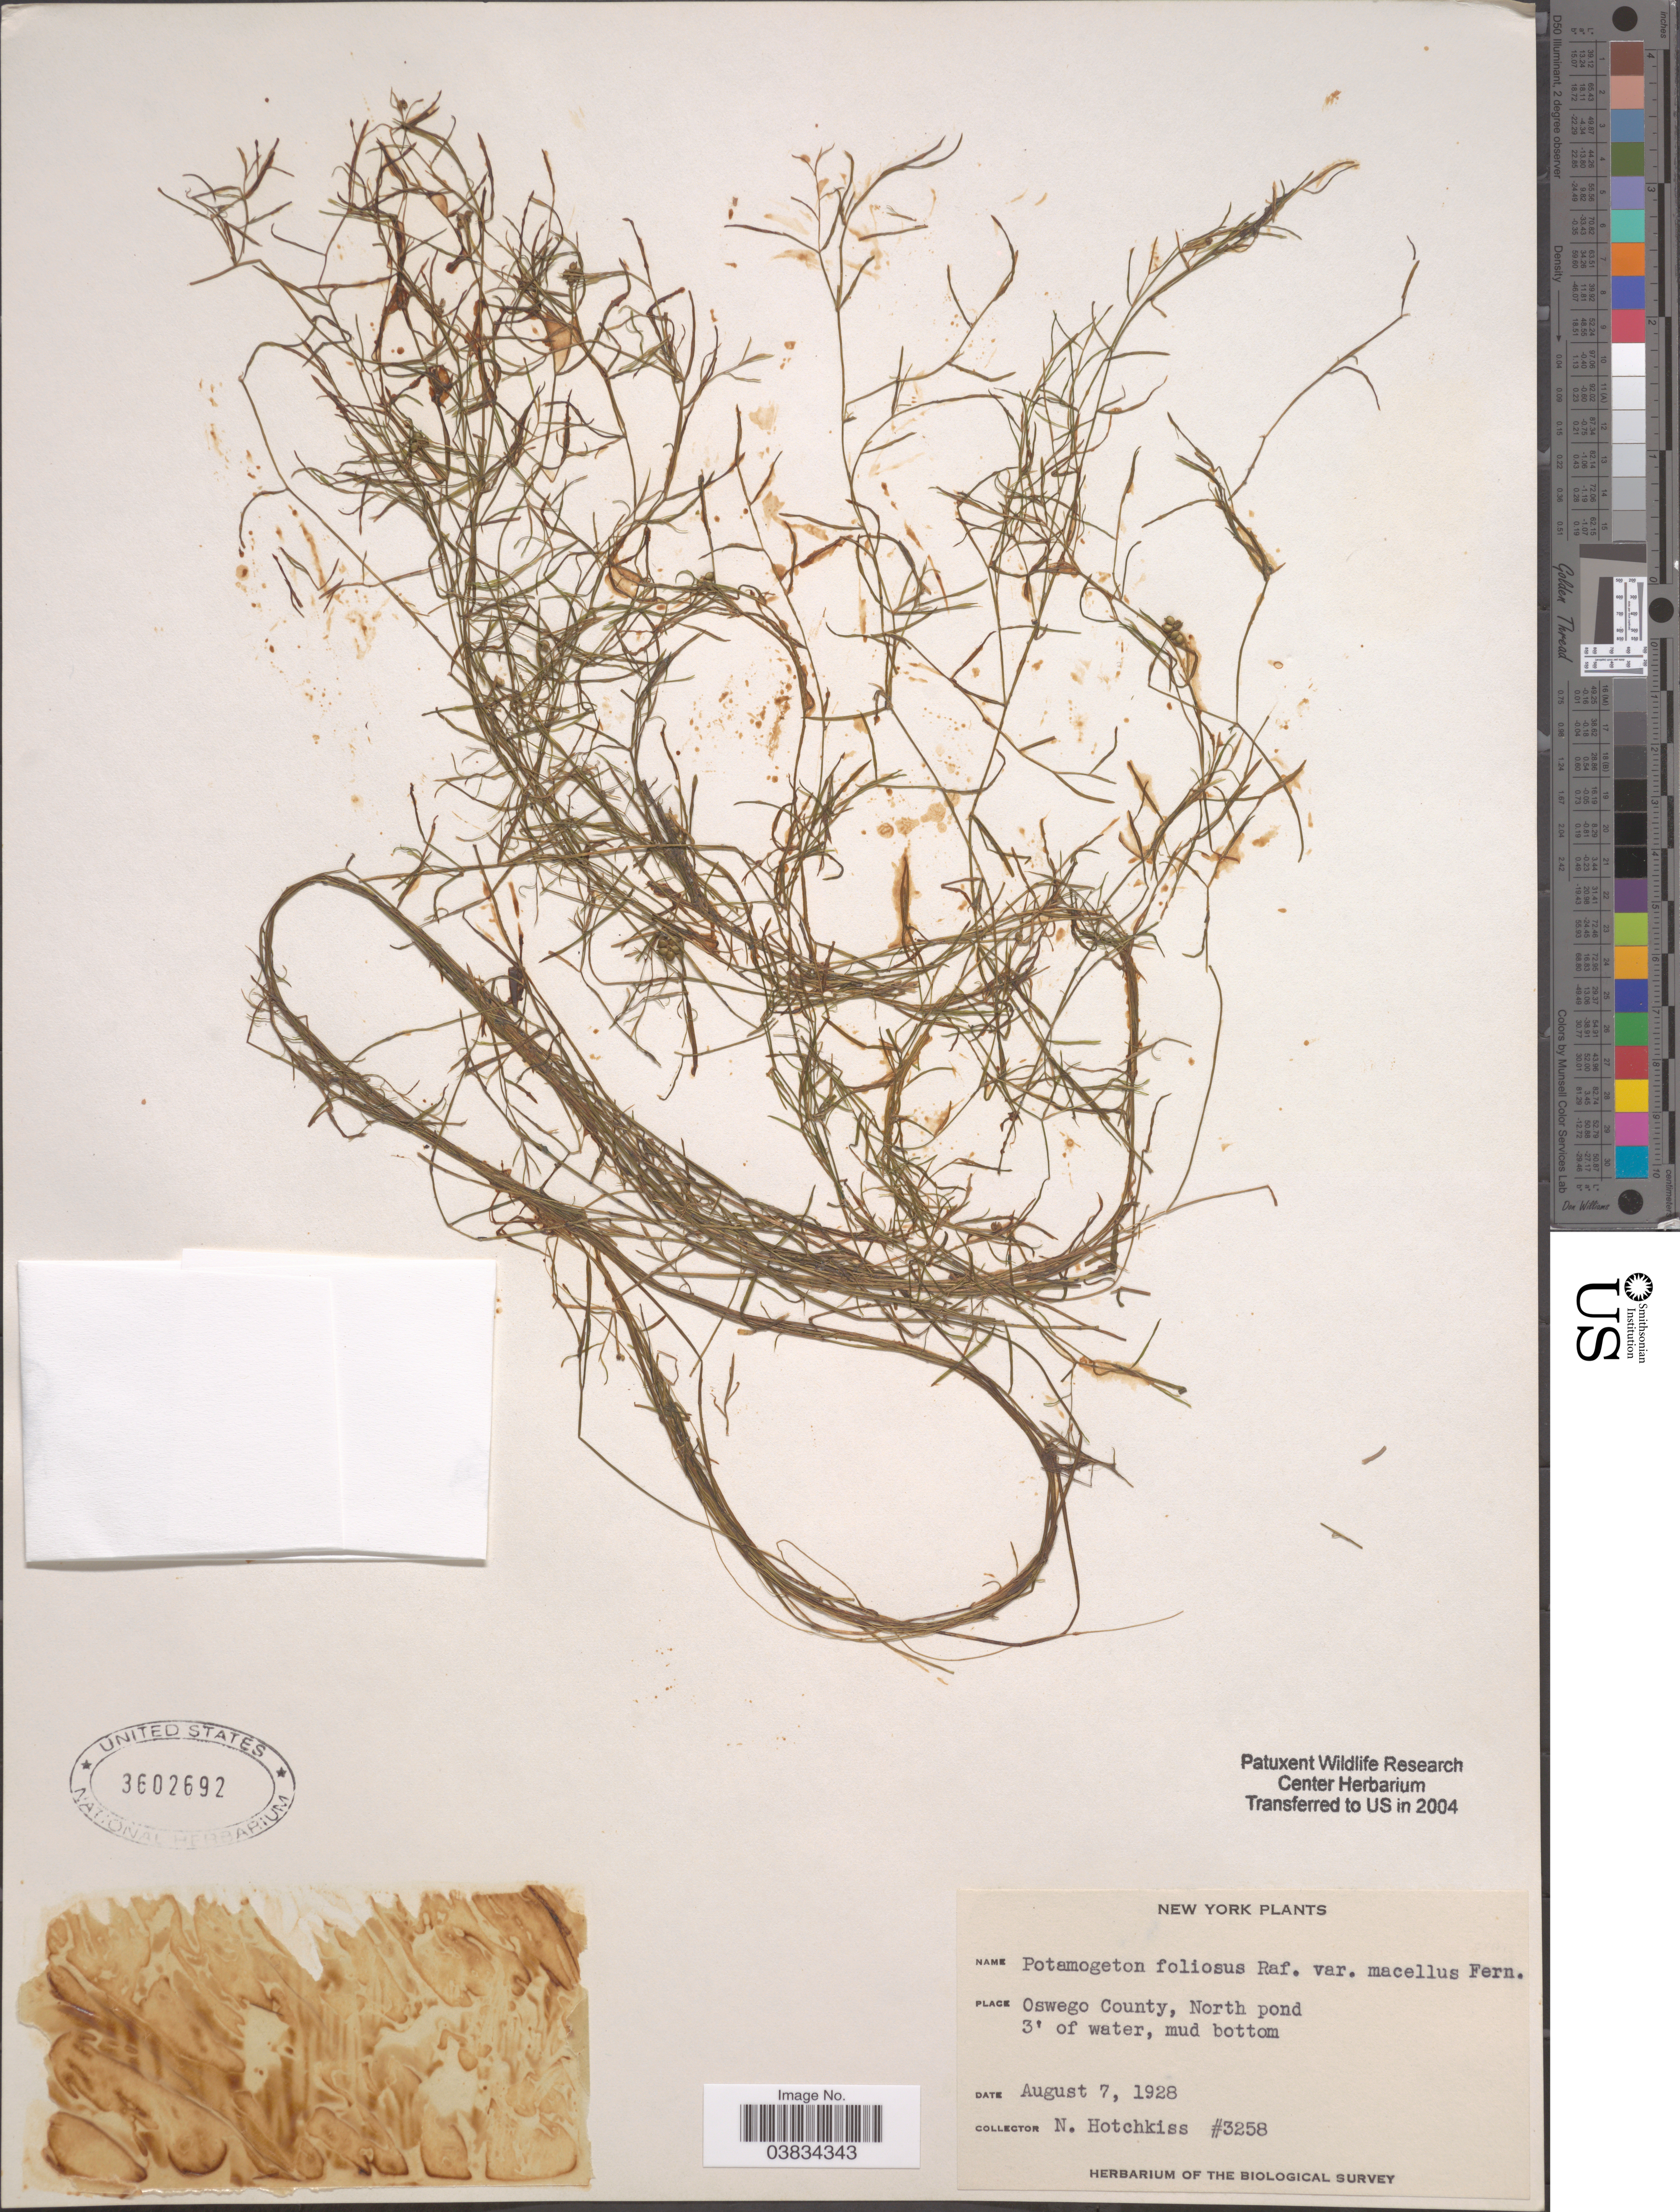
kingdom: Plantae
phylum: Tracheophyta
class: Liliopsida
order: Alismatales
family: Potamogetonaceae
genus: Potamogeton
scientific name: Potamogeton foliosus var. macellus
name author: Fernald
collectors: N. Hotchkiss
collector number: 3258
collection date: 1928-08-07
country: United States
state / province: New York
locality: Oswego County, North pond.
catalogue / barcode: US 3602692